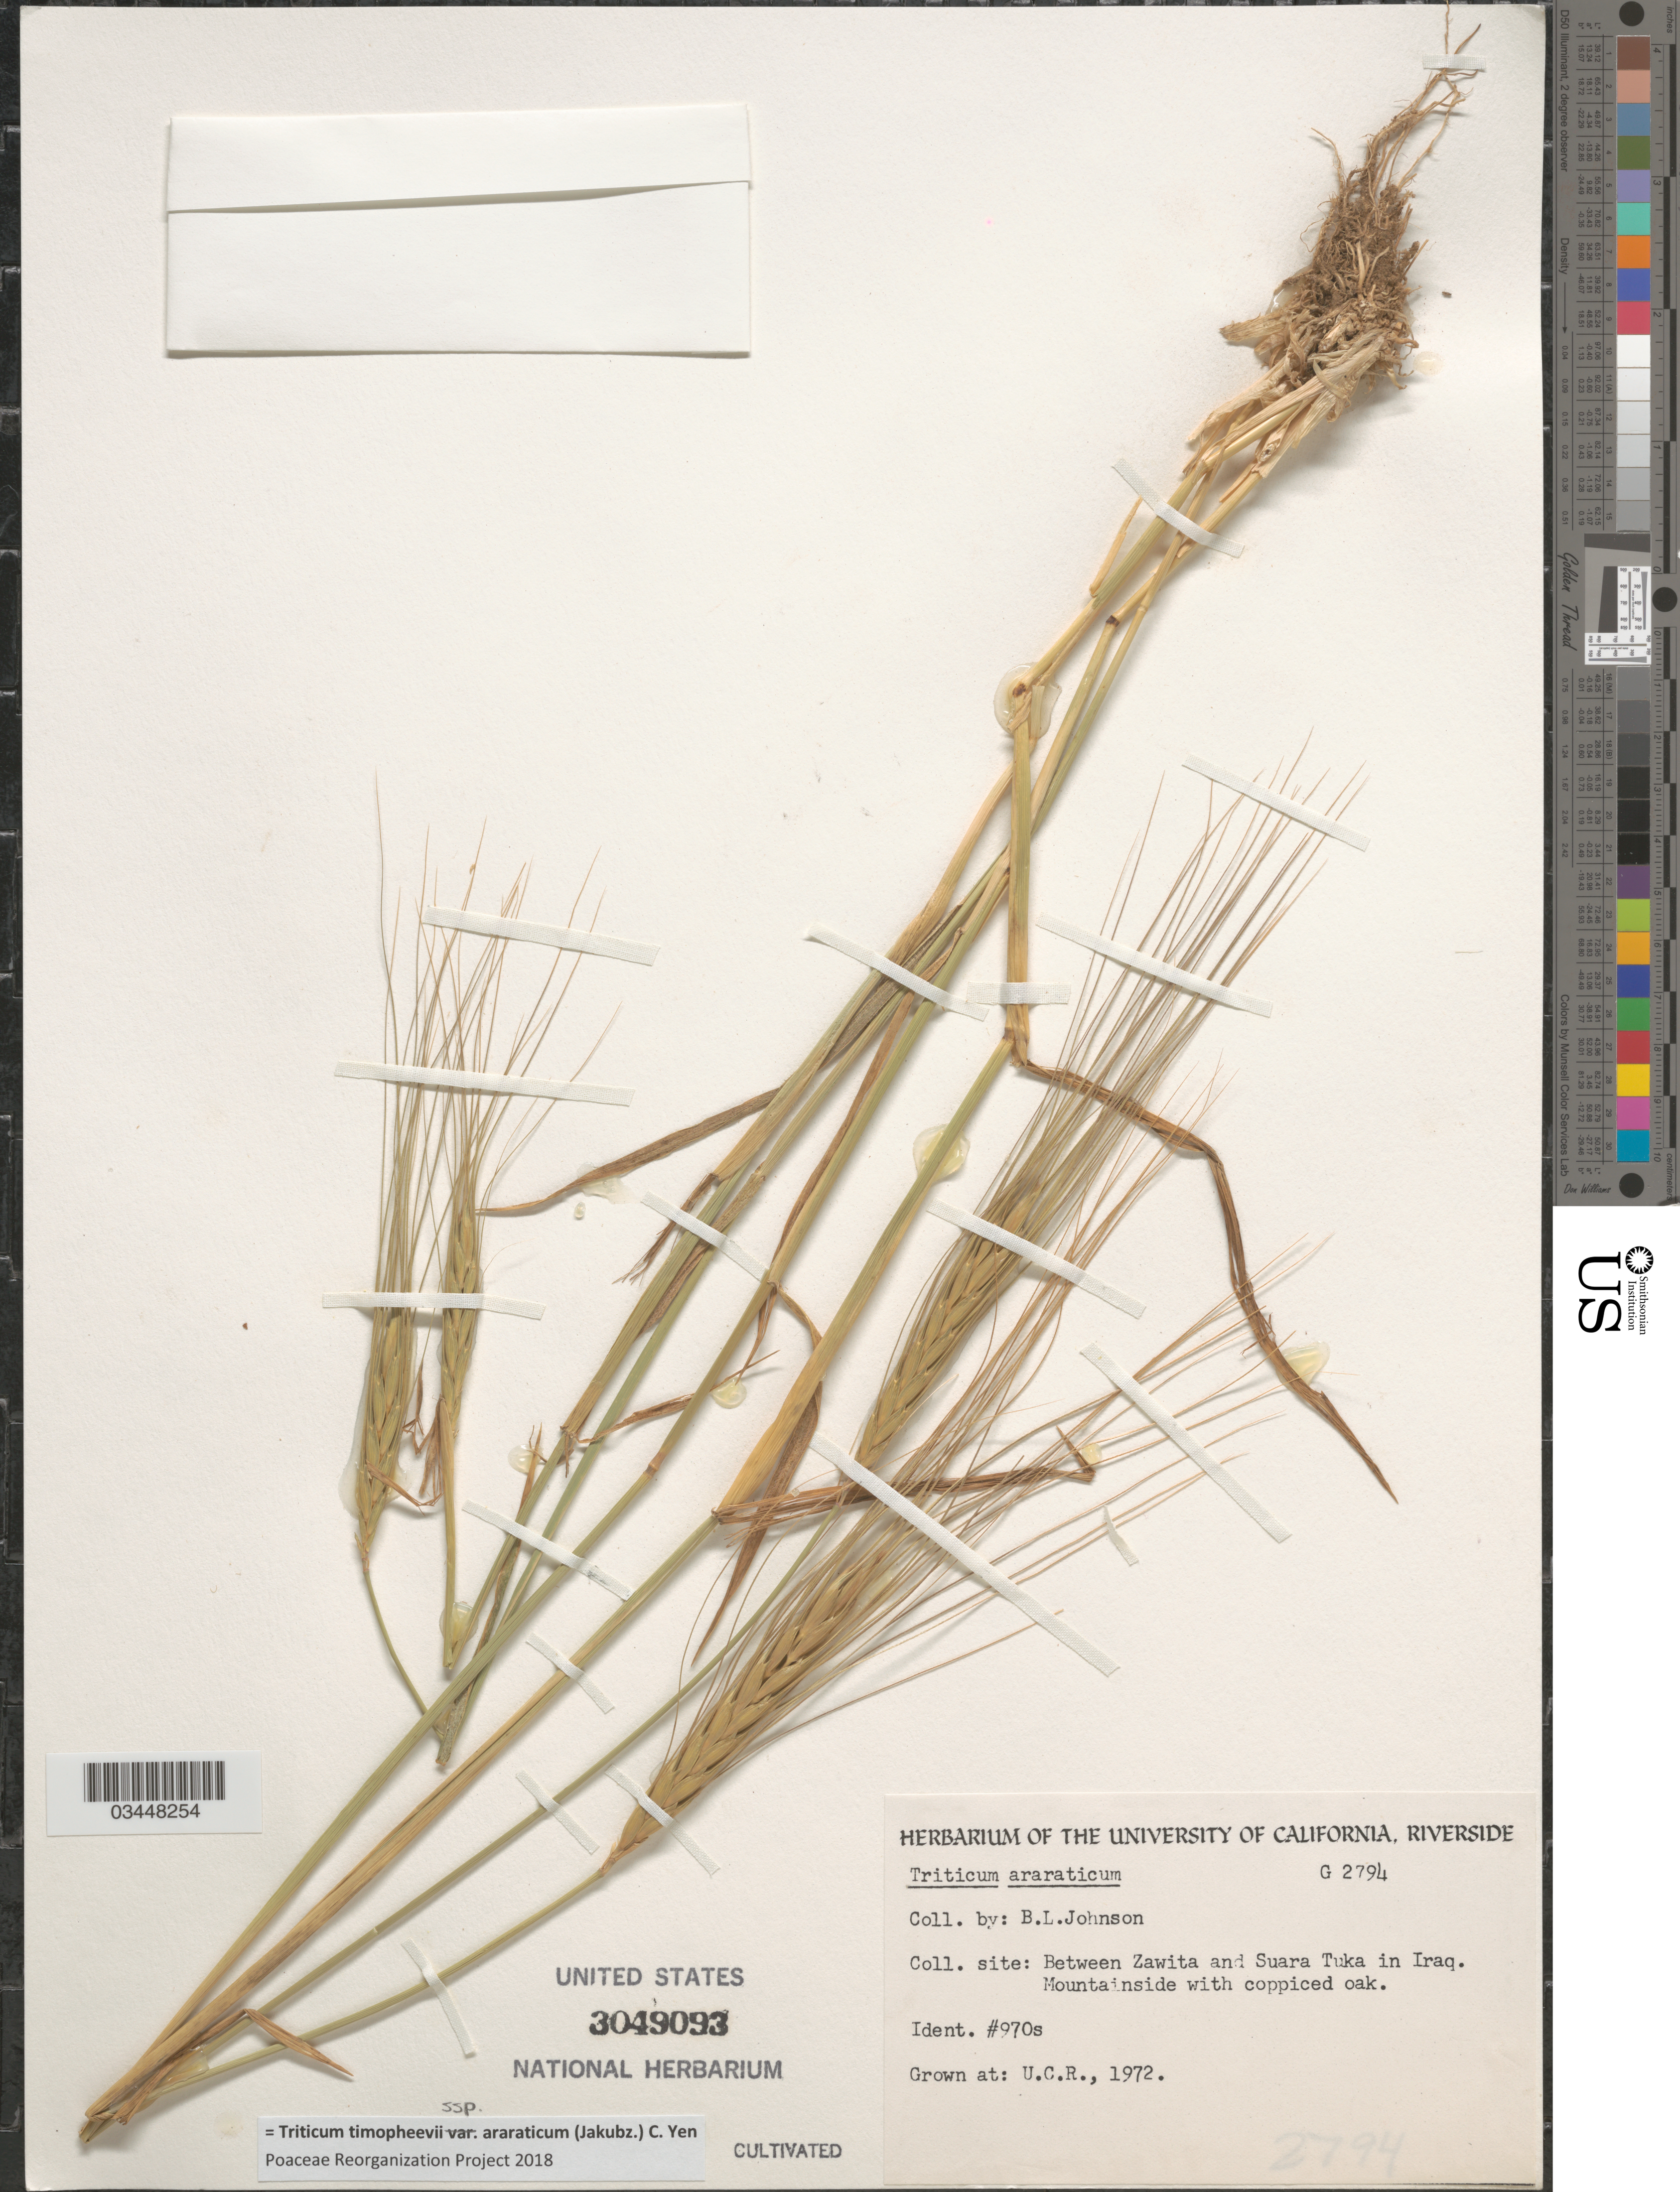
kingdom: Plantae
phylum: Tracheophyta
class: Liliopsida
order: Poales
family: Poaceae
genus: Triticum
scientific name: Triticum timopheevii subsp. araraticum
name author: (Jakubz.) C. Yen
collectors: ex herb. Univ. of California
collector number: G2794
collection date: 1972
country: United States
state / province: California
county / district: Riverside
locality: U.C.R.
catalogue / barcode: US 3049093